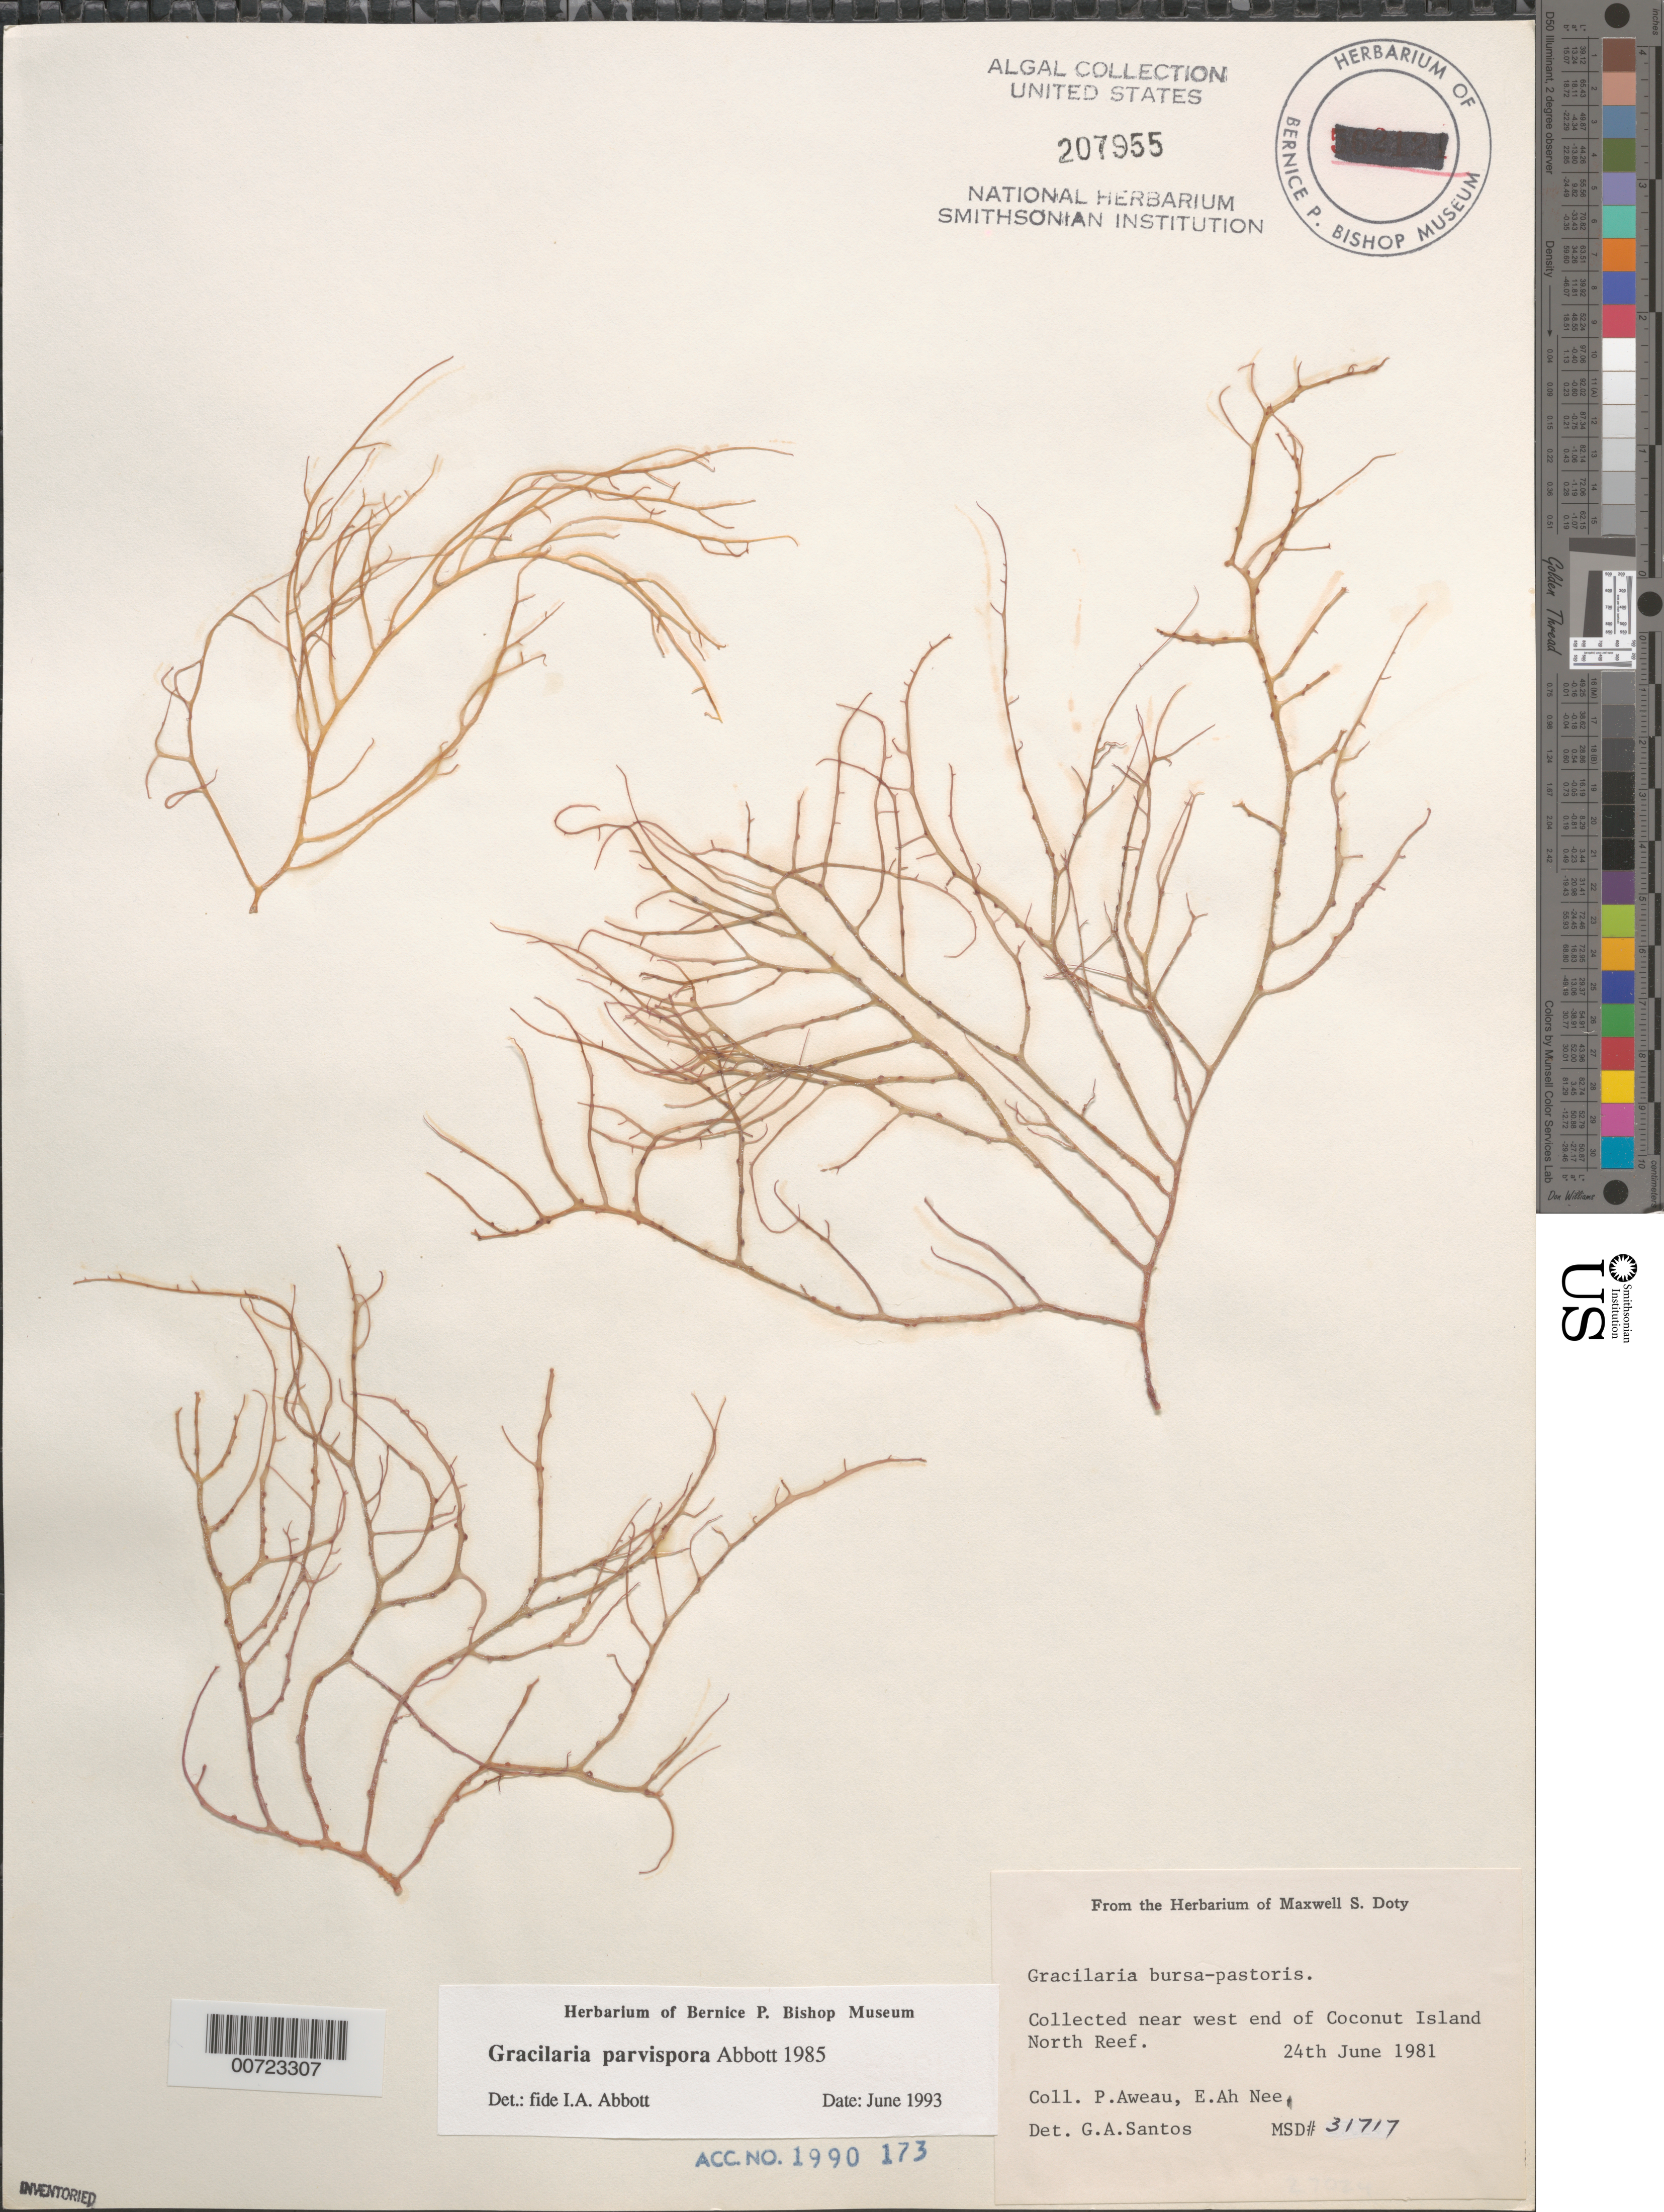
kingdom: Plantae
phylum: Rhodophyta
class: Florideophyceae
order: Gracilariales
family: Gracilariaceae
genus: Gracilaria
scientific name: Gracilaria parvispora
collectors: P. Aweau & E. Ah Nee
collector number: MSD 31717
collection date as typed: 24 Jun 1981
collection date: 1981-06-24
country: United States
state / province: Hawaii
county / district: Honolulu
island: Oahu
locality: Coconut Island North Reef, near west end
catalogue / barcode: US 207955